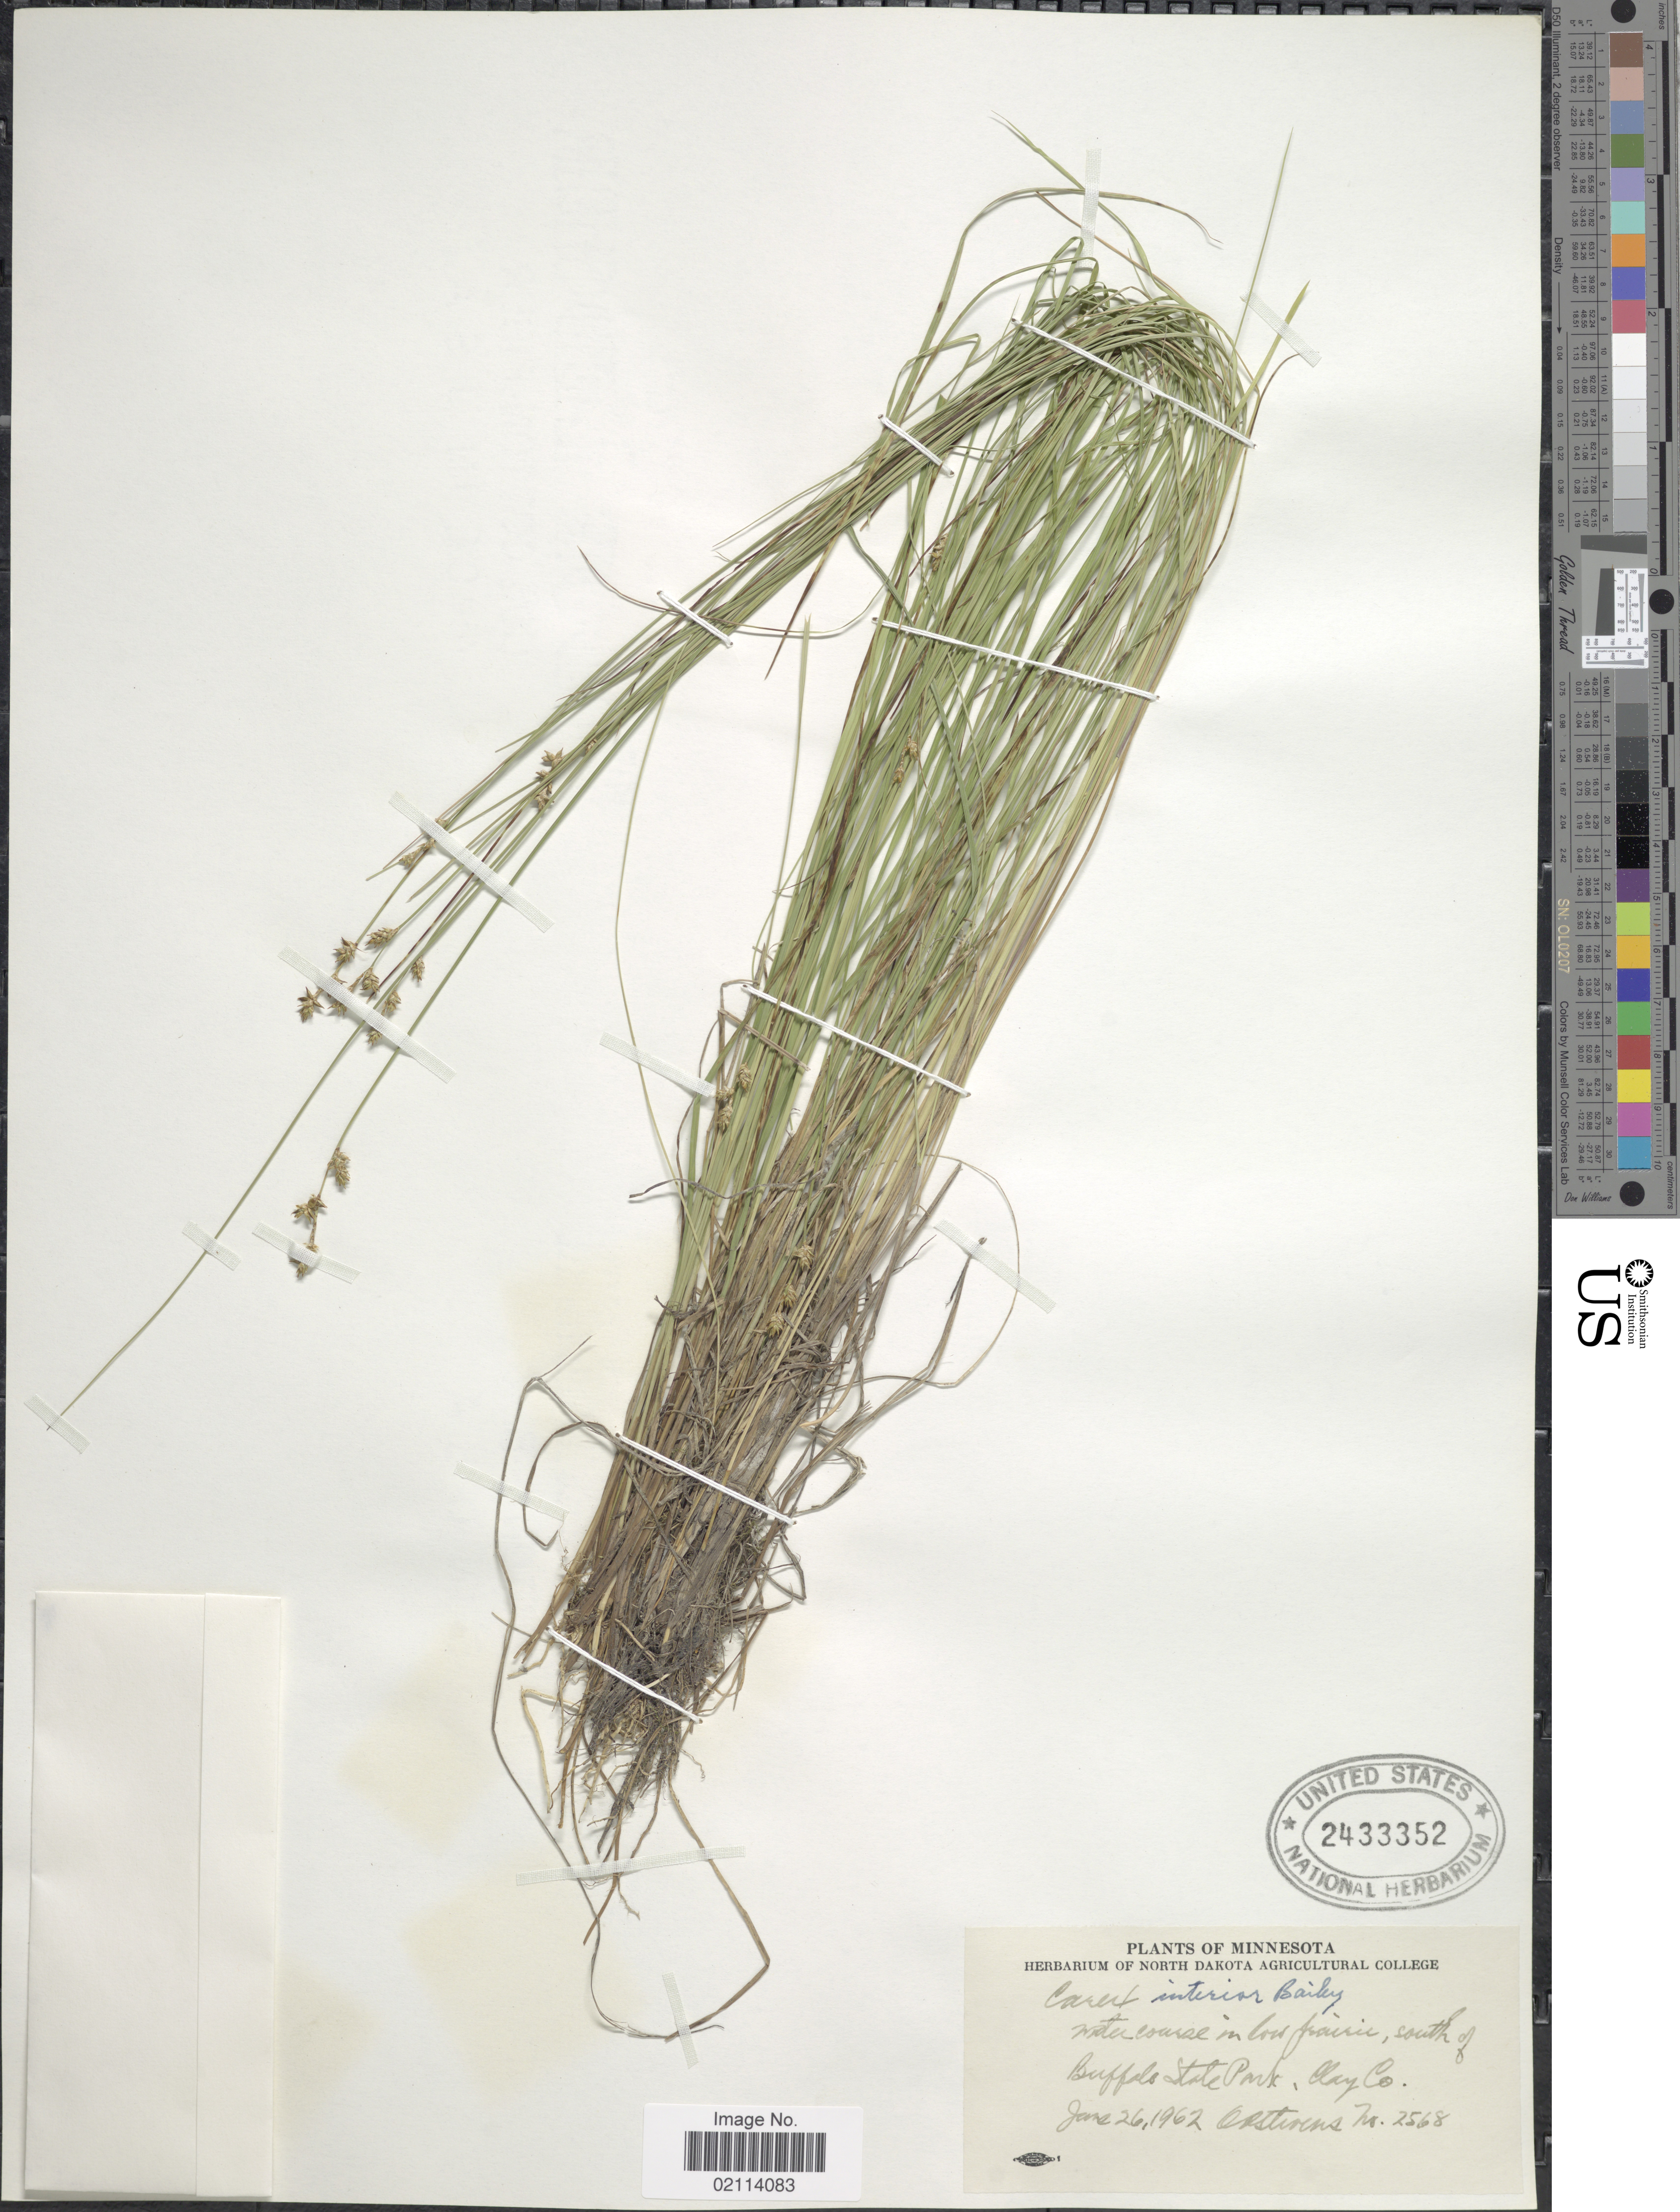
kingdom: Plantae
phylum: Tracheophyta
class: Liliopsida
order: Poales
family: Cyperaceae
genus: Carex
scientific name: Carex interior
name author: L.H. Bailey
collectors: O. A. Stevens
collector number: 2568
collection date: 1962-06-26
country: United States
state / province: Minnesota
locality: Waterhouse in low prairie, south of Buffalo State Park, Clay Co.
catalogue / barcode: US 2433352